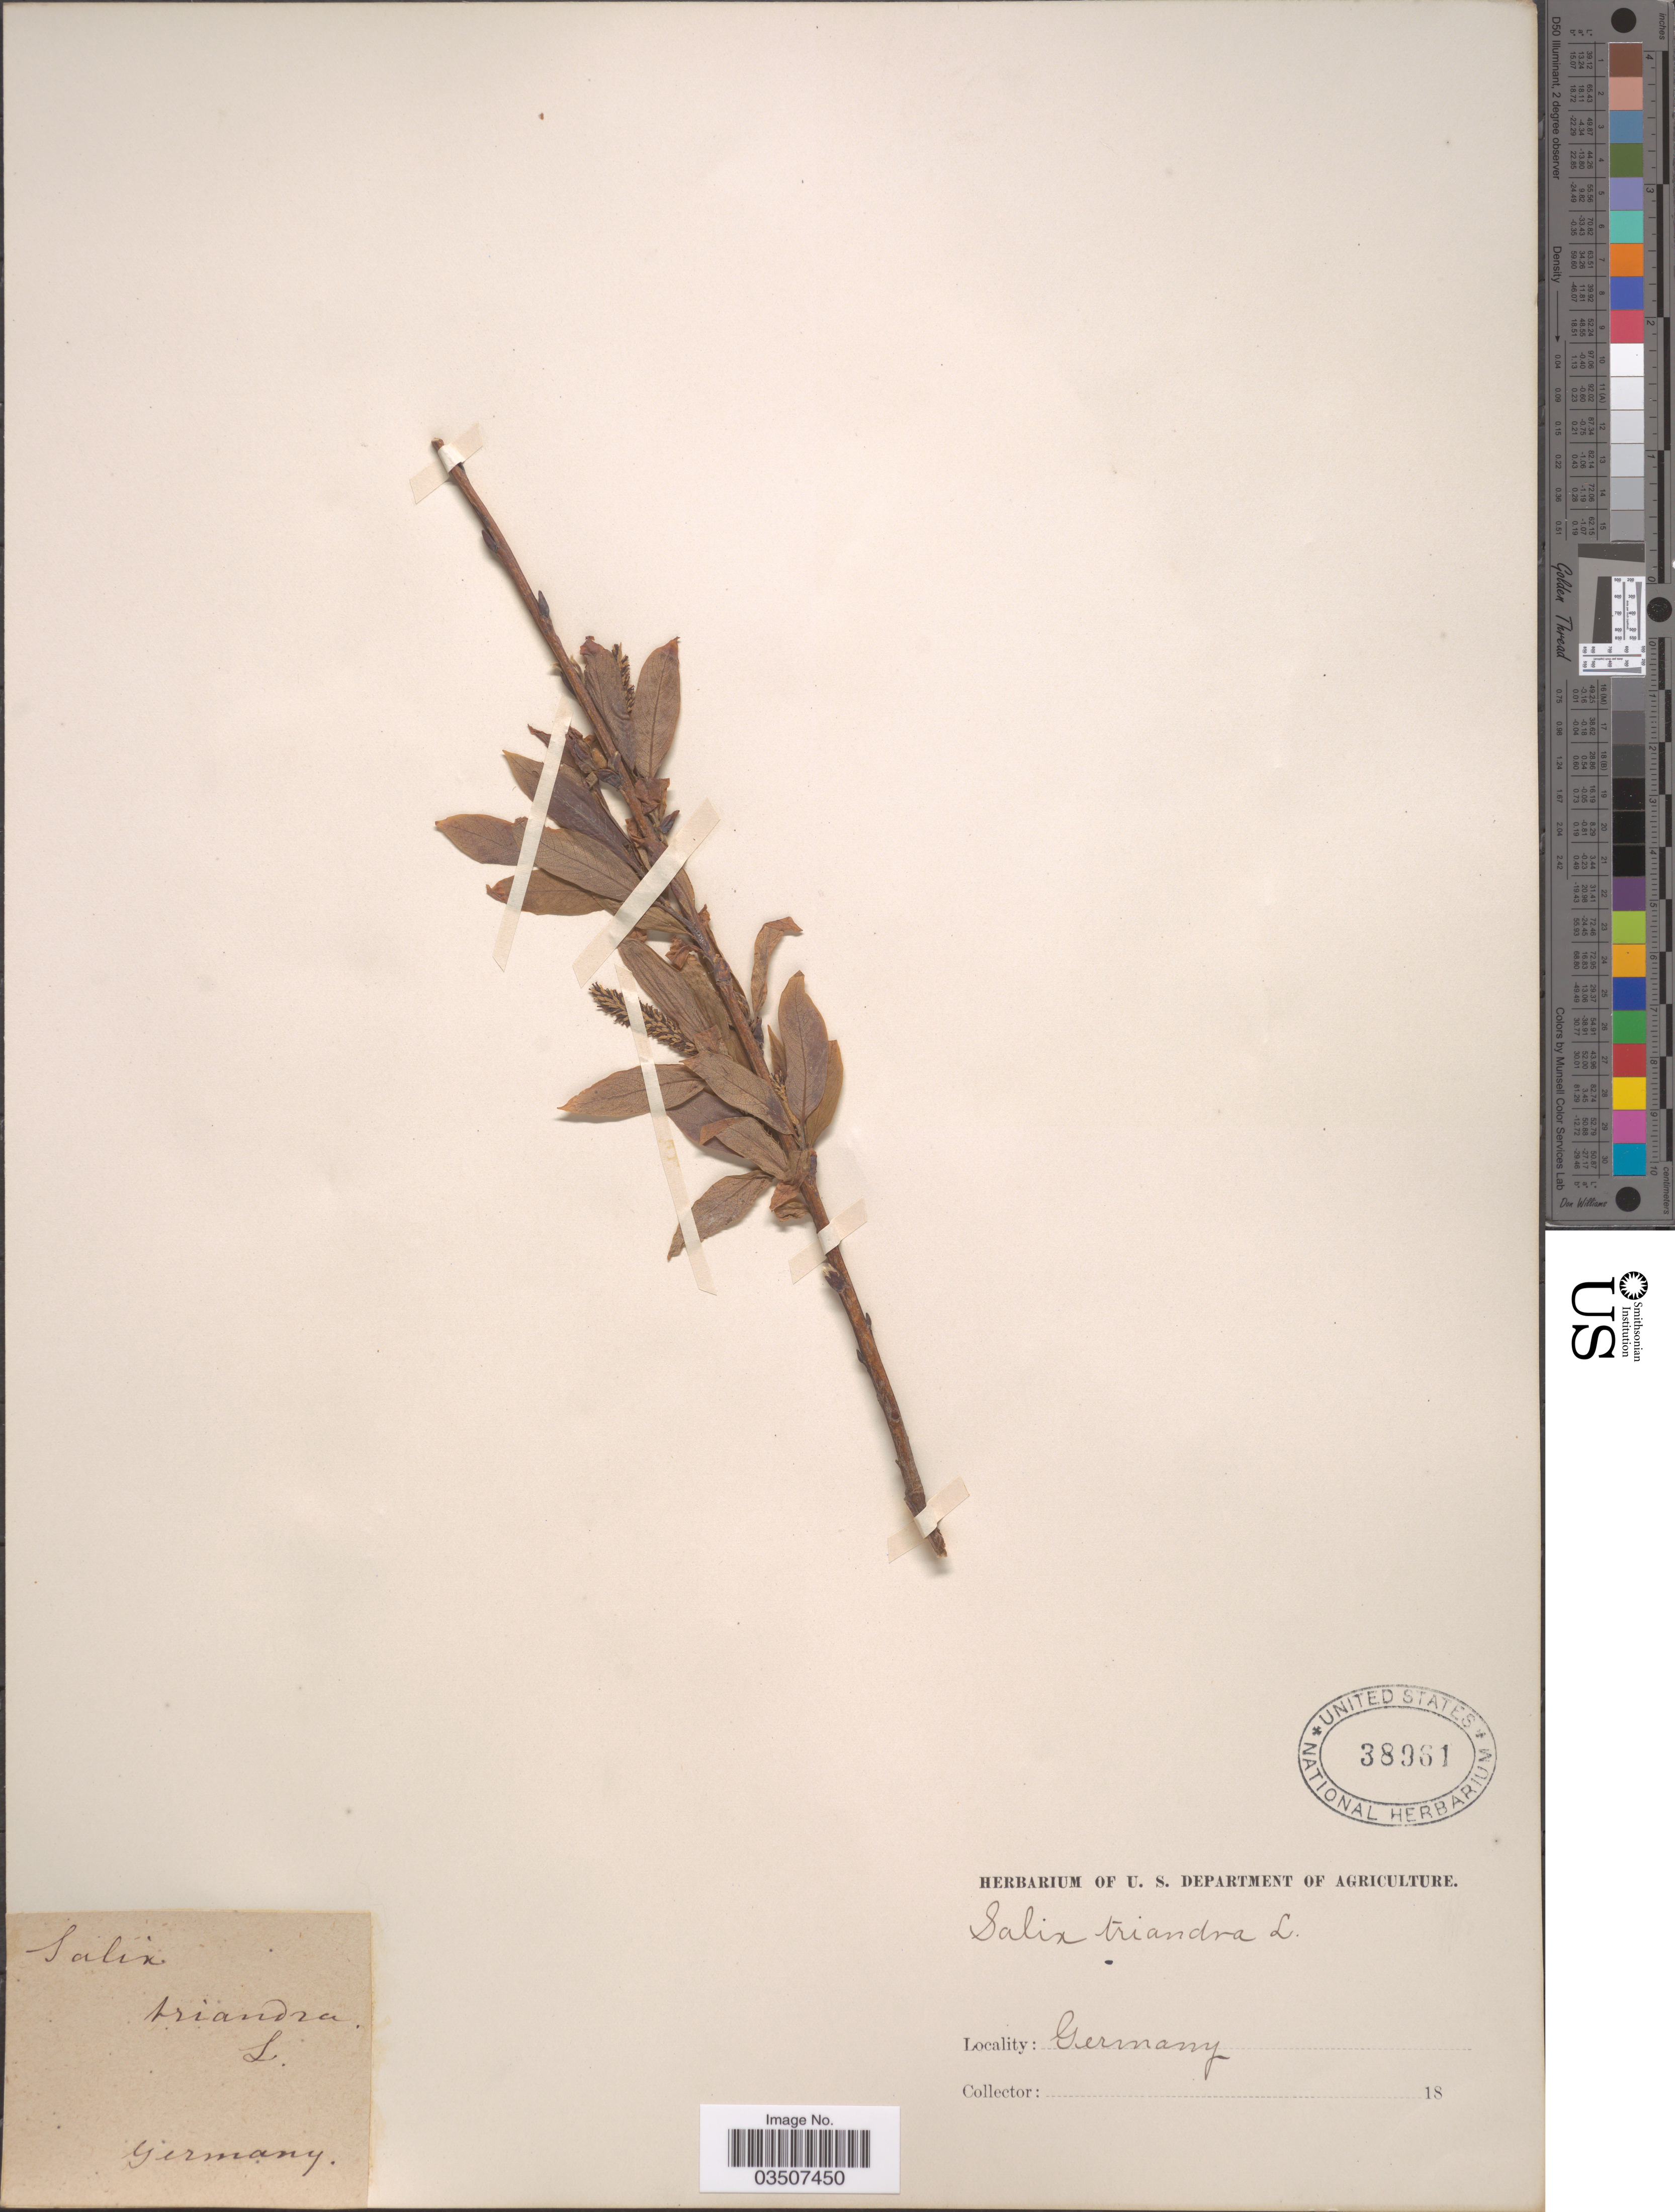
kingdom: Plantae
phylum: Tracheophyta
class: Magnoliopsida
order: Malpighiales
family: Salicaceae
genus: Salix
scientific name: Salix triandra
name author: L.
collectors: ex herb. U. S. Department of Agriculture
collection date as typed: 18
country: Germany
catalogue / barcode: US 38961